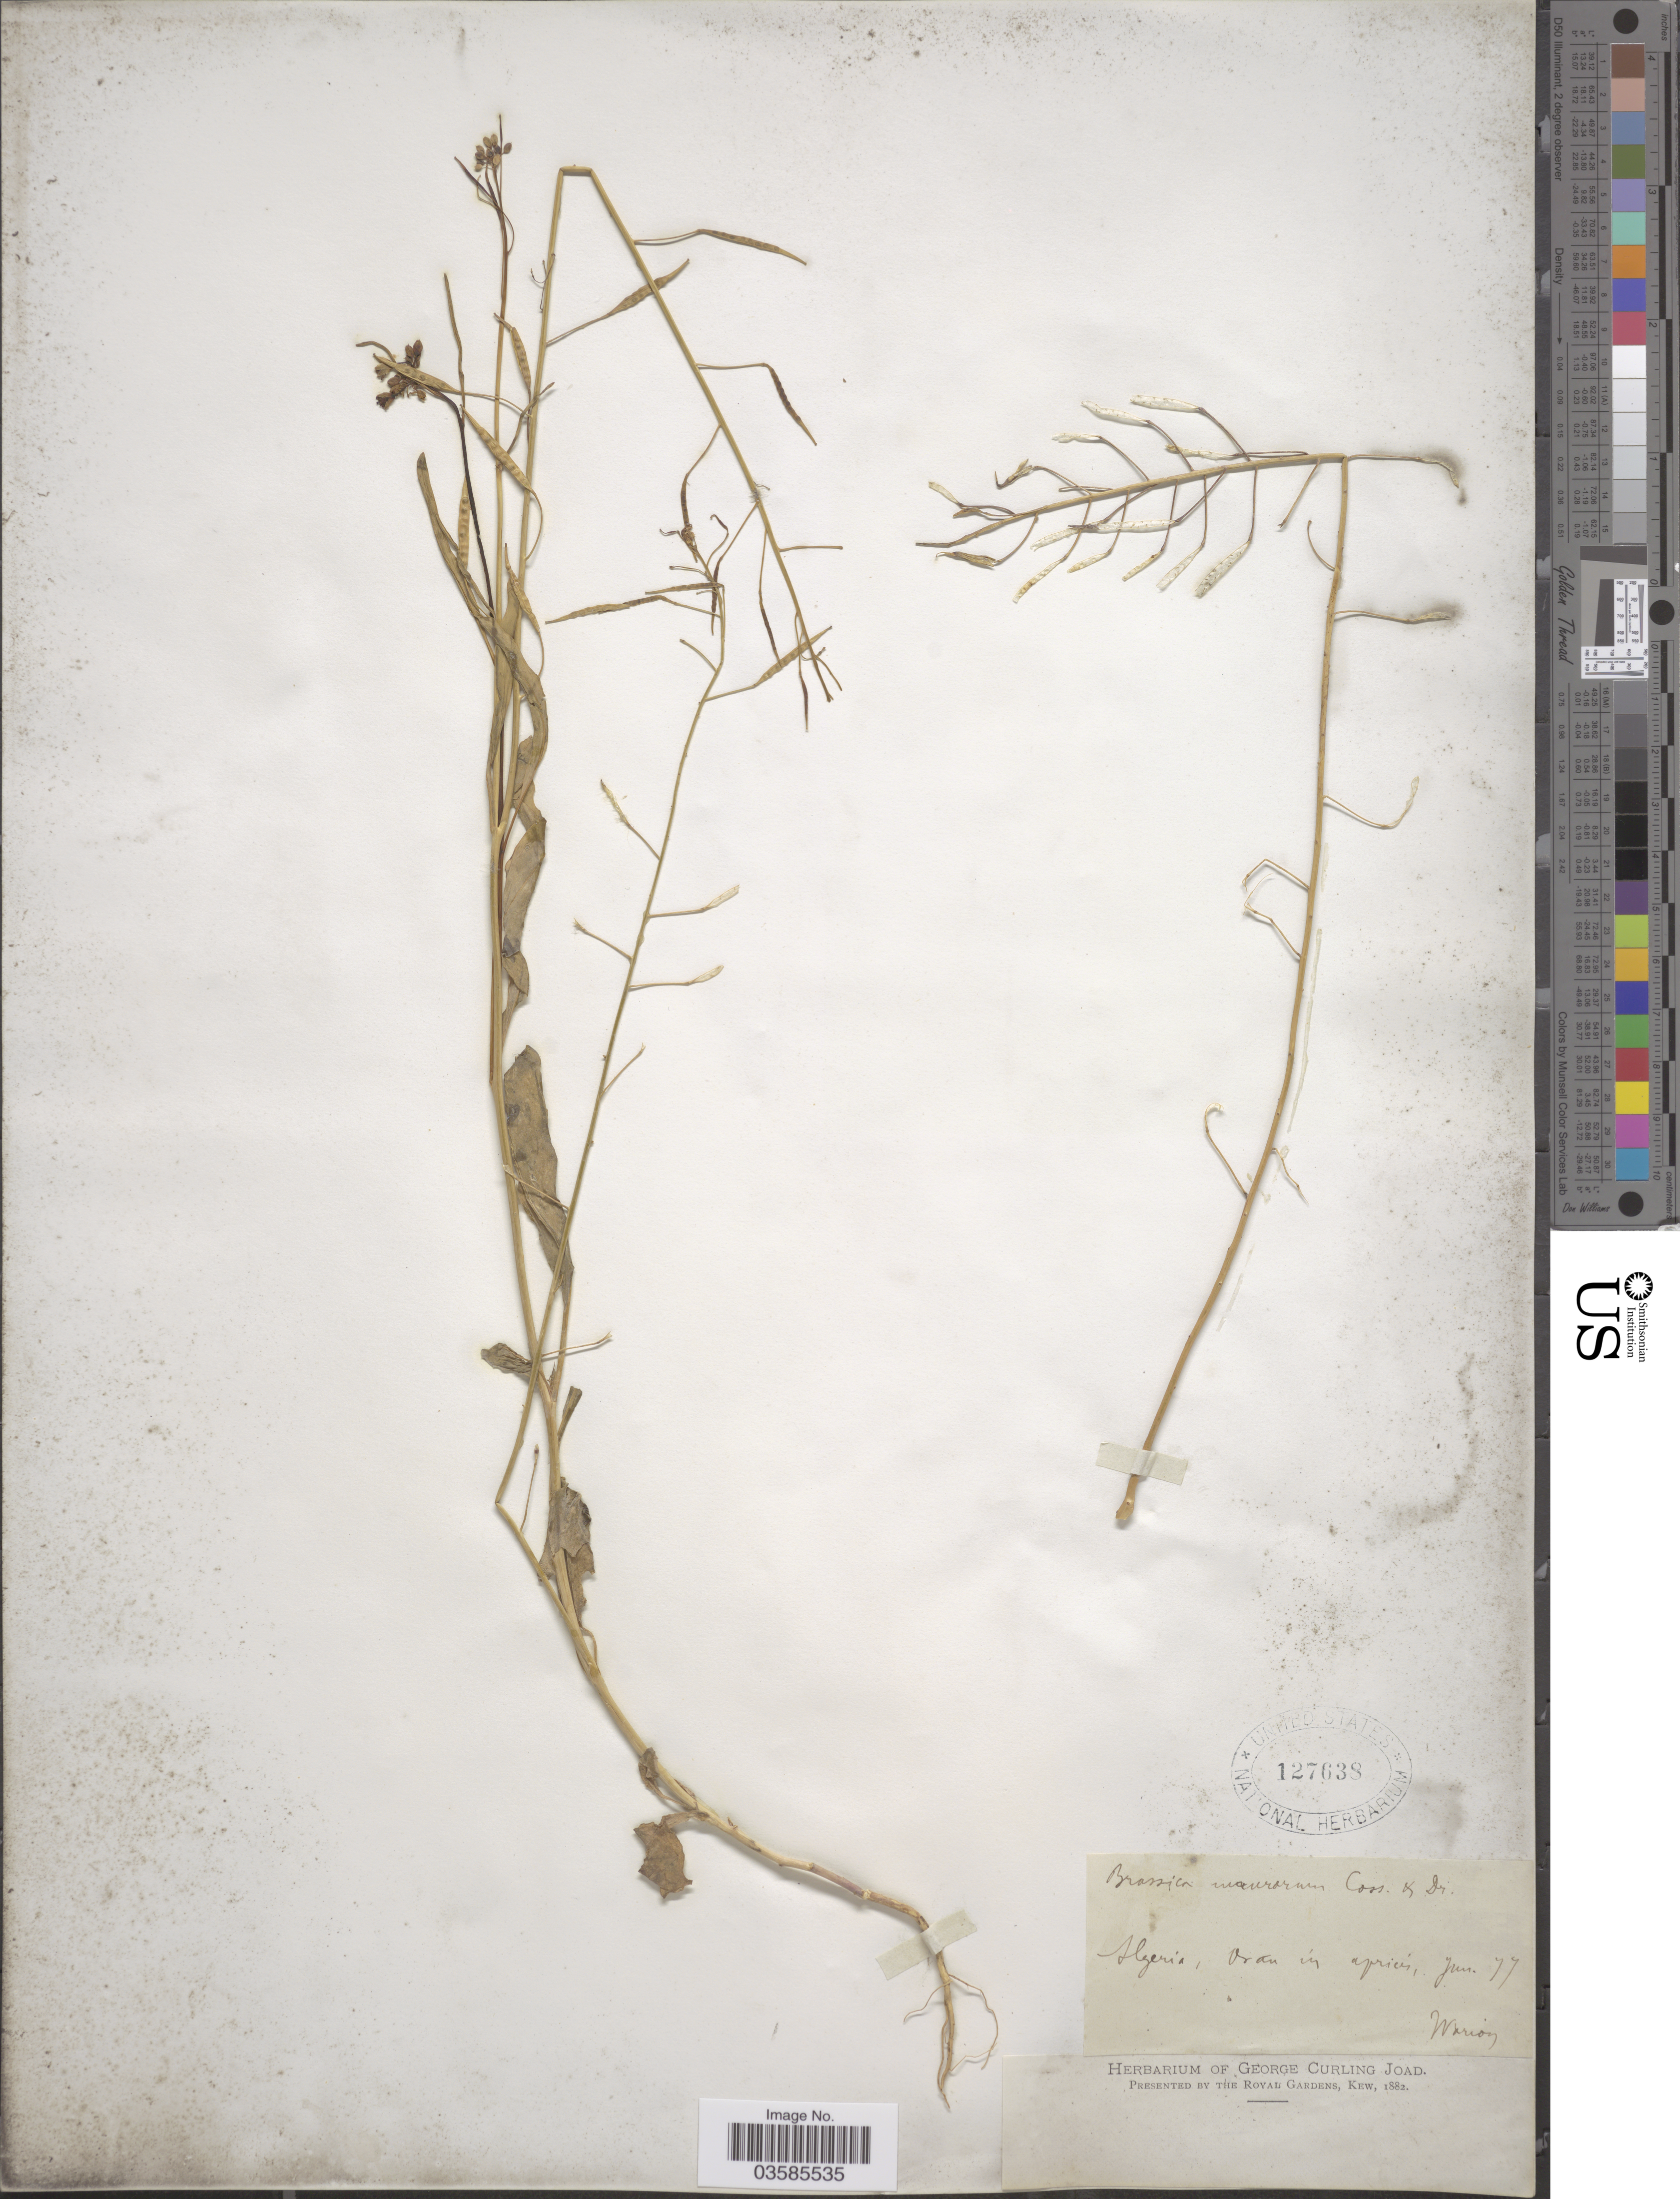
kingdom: Plantae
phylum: Tracheophyta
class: Magnoliopsida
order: Brassicales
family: Brassicaceae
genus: Brassica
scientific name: Brassica maurorum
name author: Durand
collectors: Warion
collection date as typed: Transcribed d/m/y: /6/77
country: Algeria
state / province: Oran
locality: Oran.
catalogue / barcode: US 127638